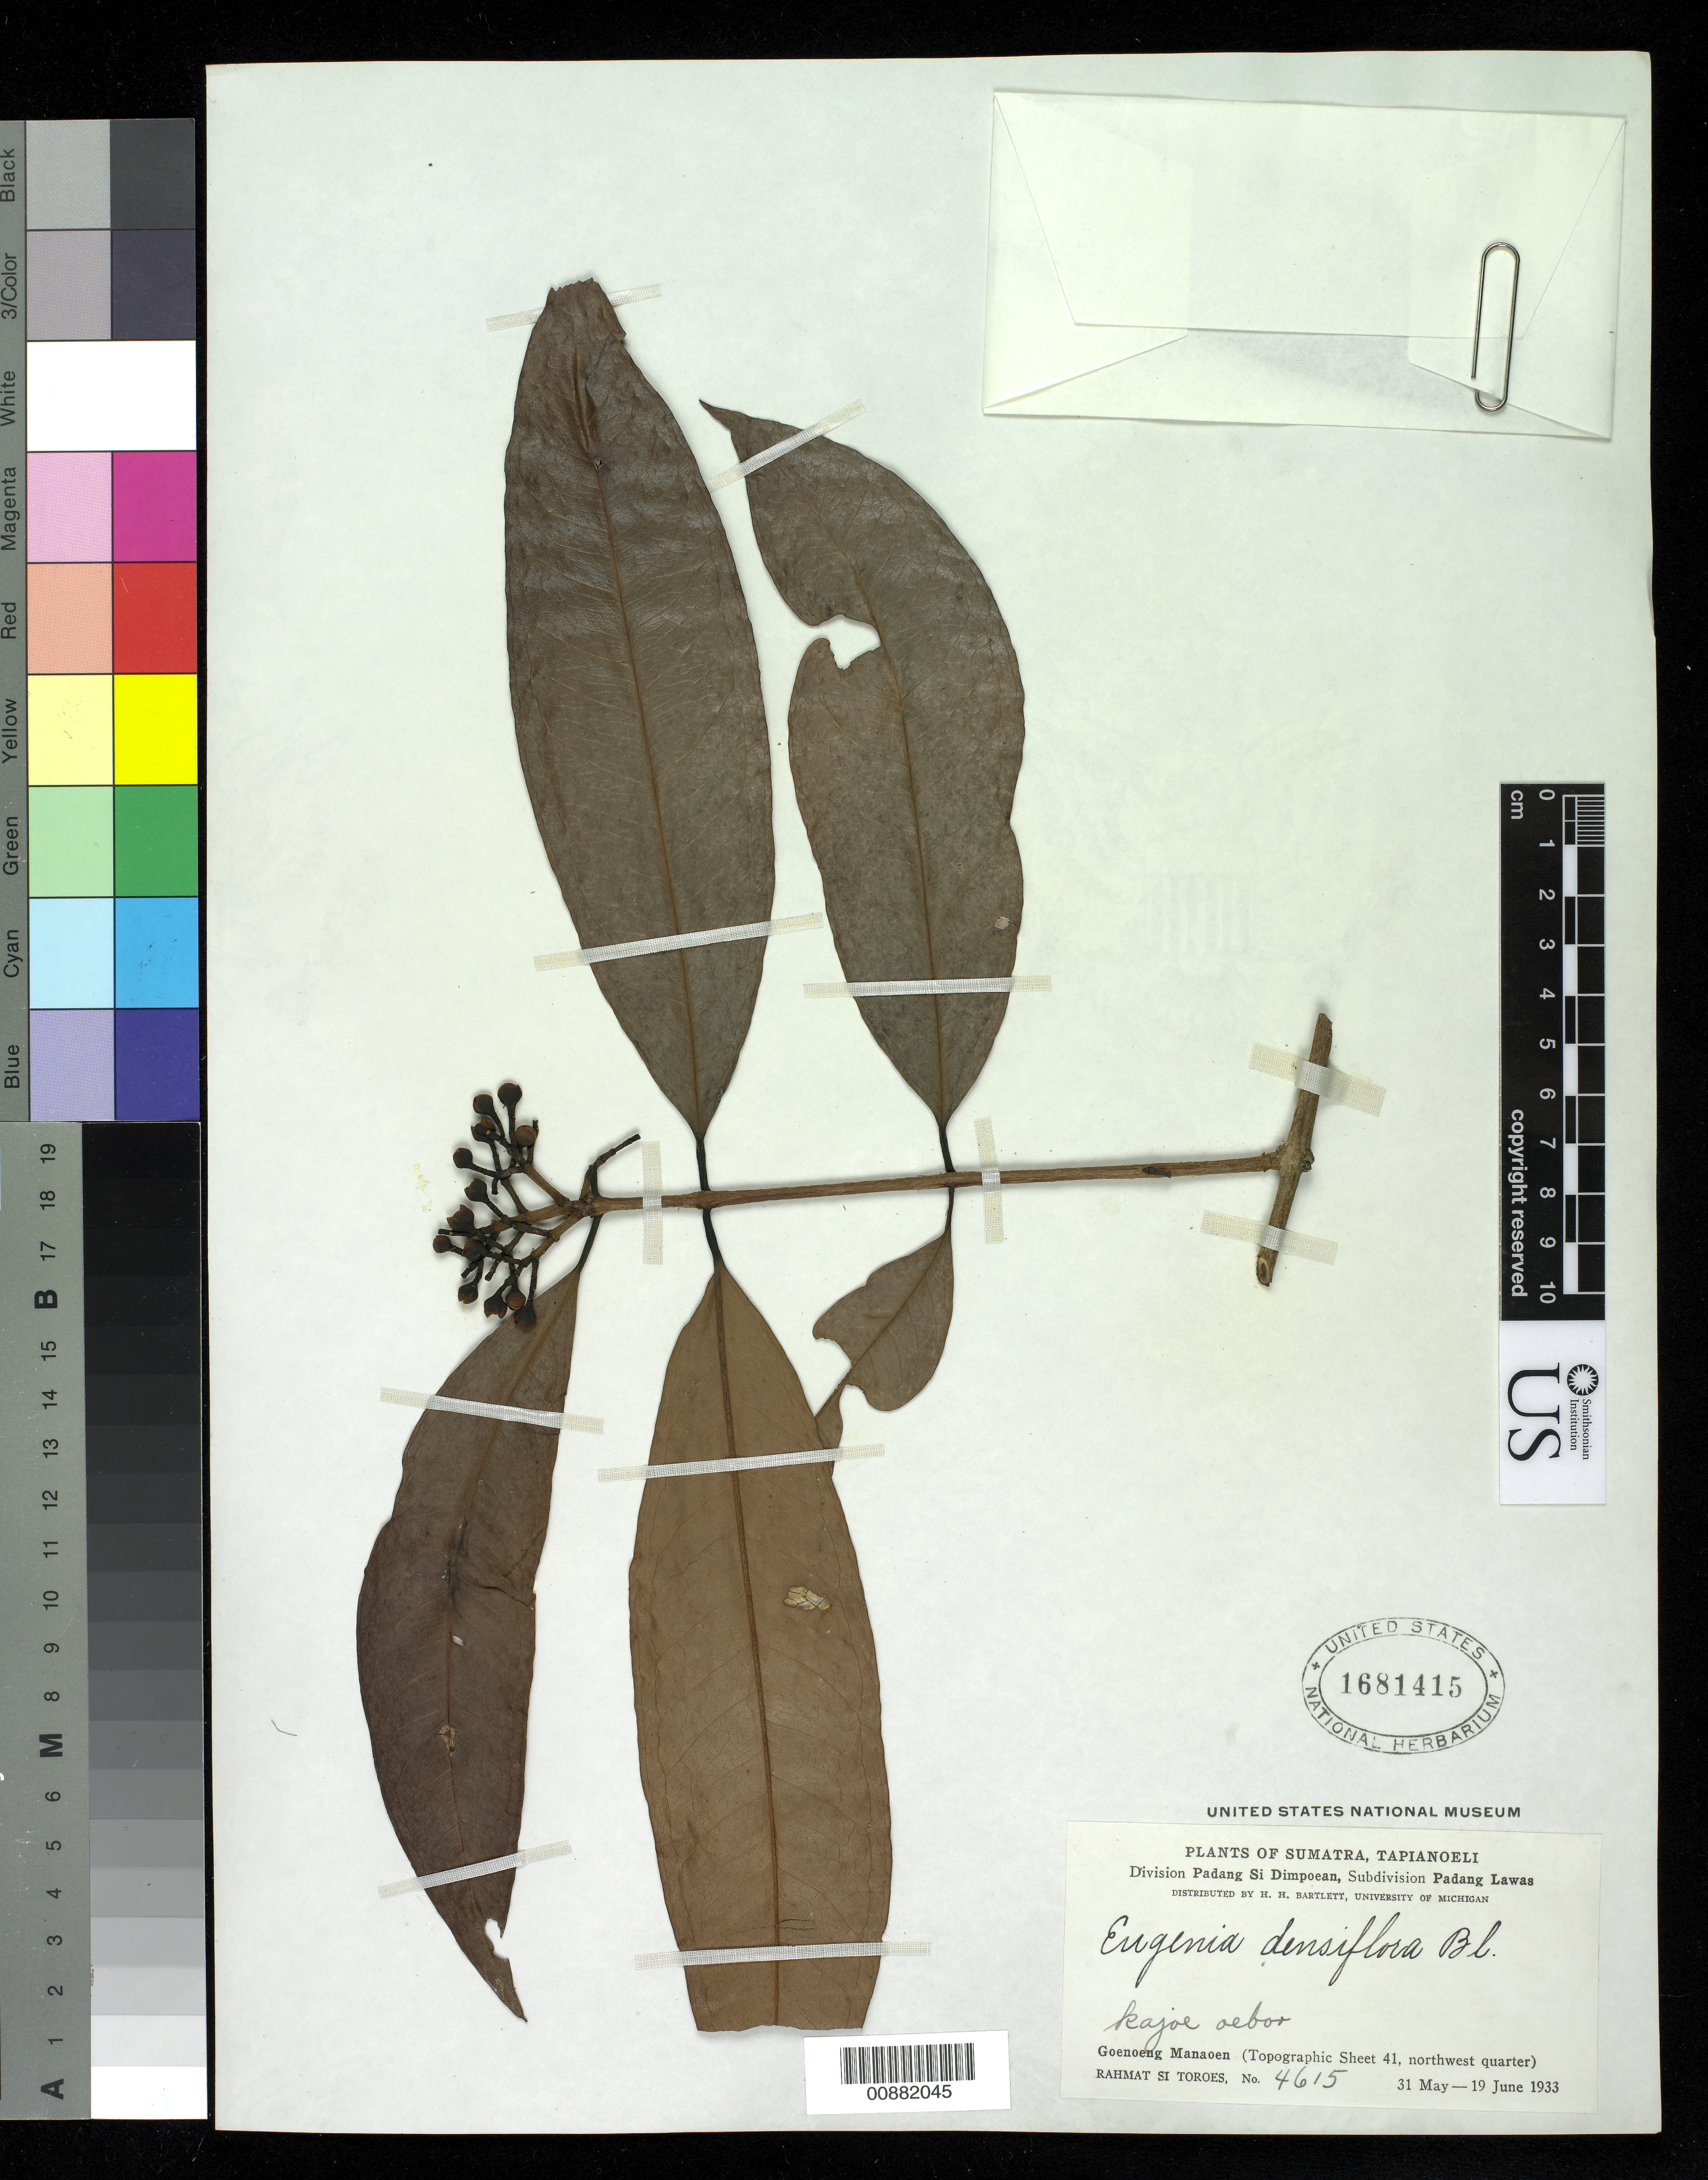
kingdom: Plantae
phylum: Tracheophyta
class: Magnoliopsida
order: Myrtales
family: Myrtaceae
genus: Syzygium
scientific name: Syzygium densiflorum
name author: Brongn. & Gris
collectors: Rahmat Si Boeea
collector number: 4615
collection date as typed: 31 May 1933 to 19 Jun 1933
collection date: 1933-05-31/1933-06-19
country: Indonesia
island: Sumatra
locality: Tapianoeli, Padang Si Dimpoean, Padang Lawas, Topographic sheet 41, northwest quarter.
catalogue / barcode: US 1681415